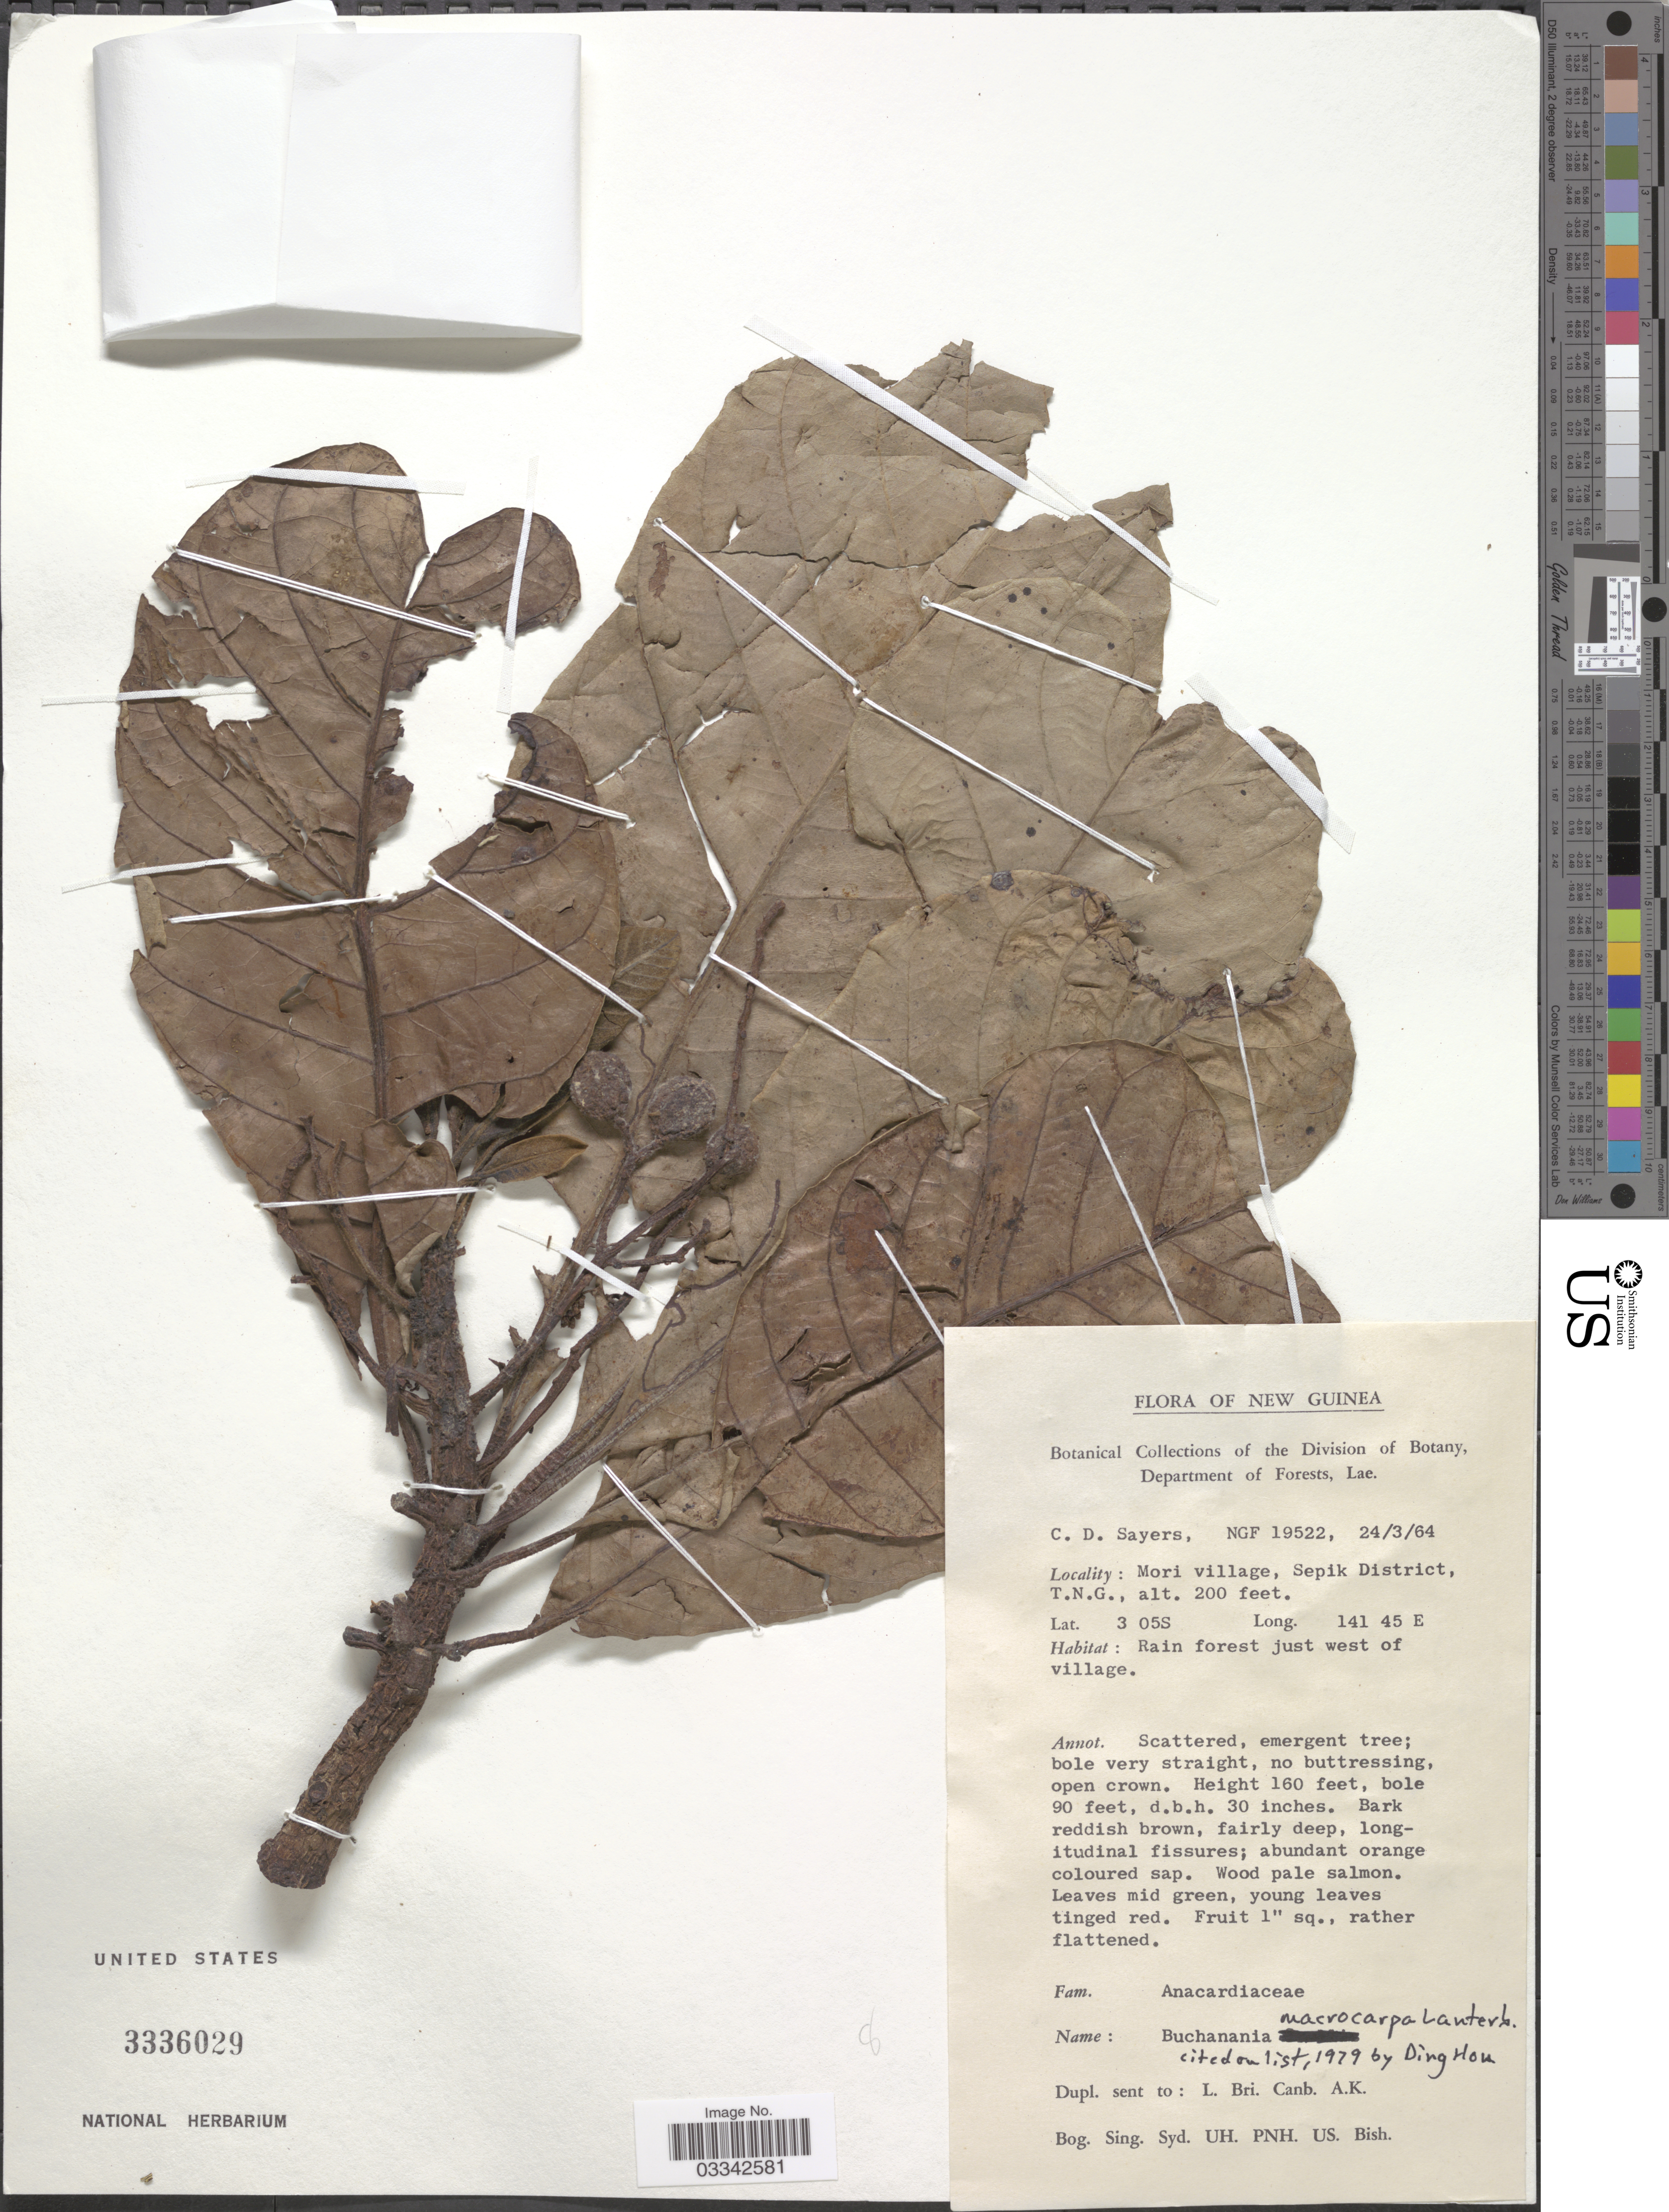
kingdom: Plantae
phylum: Tracheophyta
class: Magnoliopsida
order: Sapindales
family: Anacardiaceae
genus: Buchanania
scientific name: Buchanania macrocarpa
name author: Lauterb.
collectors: C. Sayers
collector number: NGF 19522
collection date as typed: Transcribed d/m/y: 24/3/64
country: Papua New Guinea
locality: New Guinea. Mori village, Sepik District, T.N.G. Rain forest just west of village.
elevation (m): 61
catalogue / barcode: US 3336029